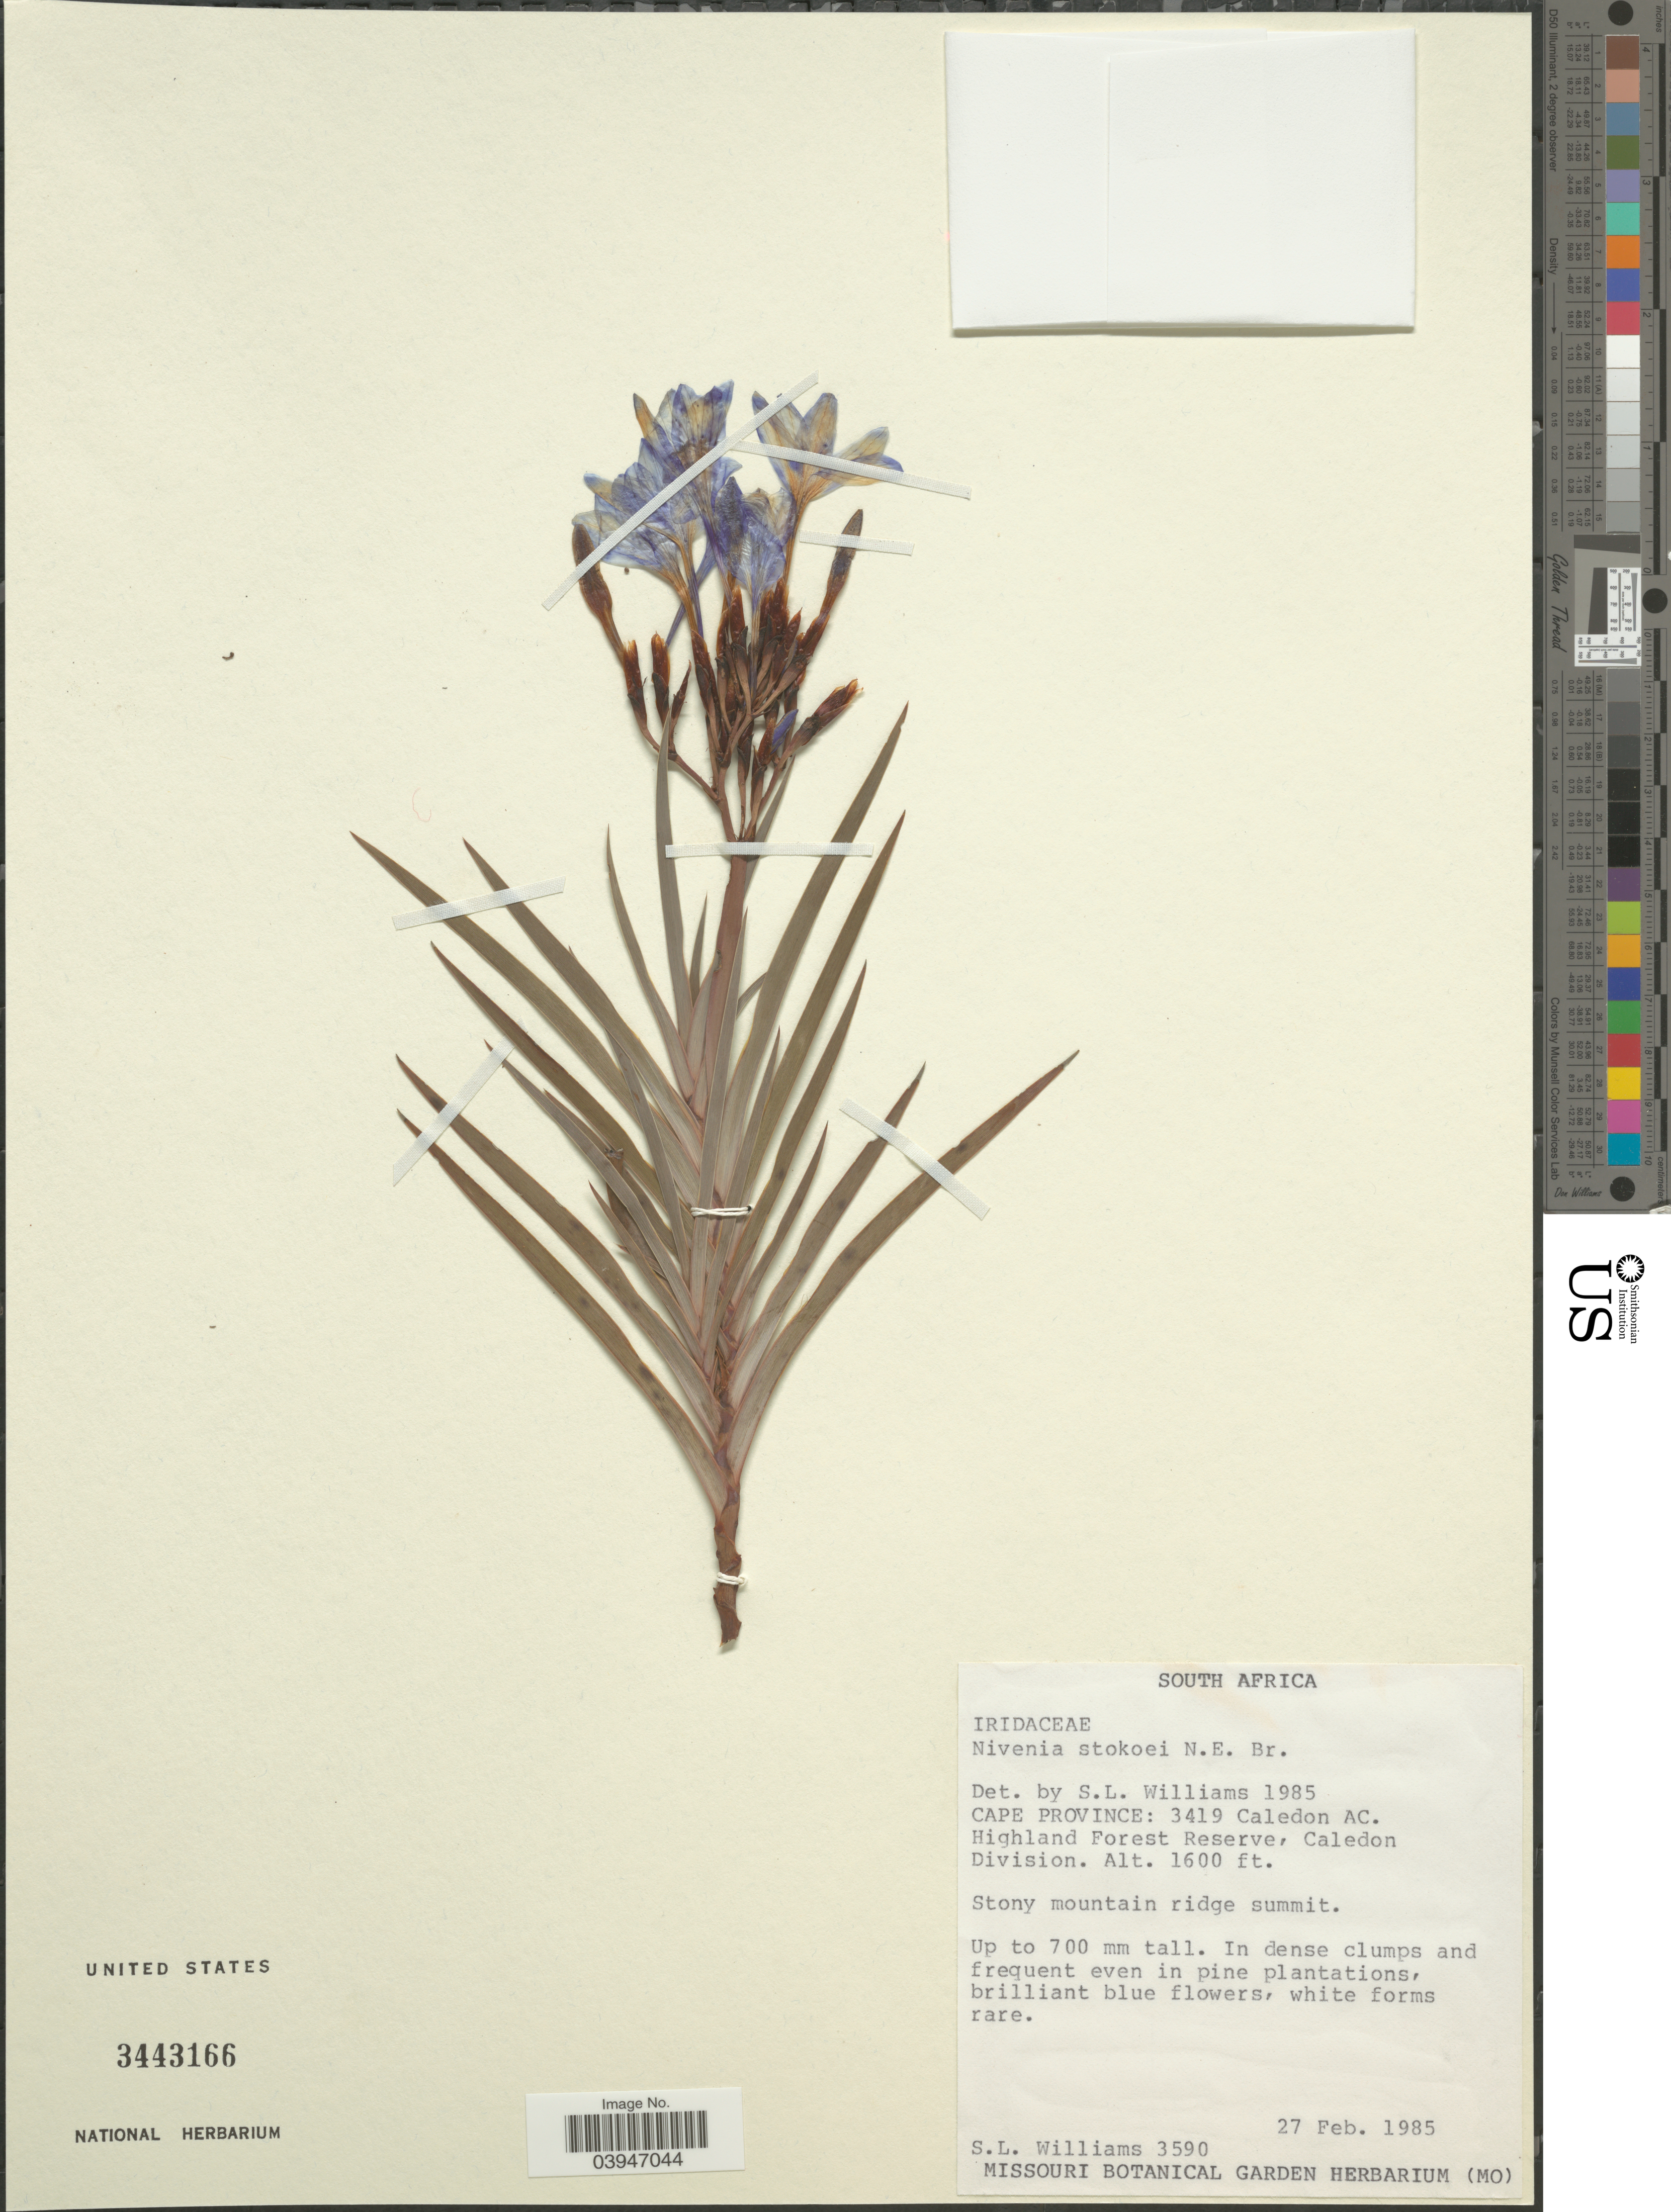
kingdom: Plantae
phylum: Tracheophyta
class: Liliopsida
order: Asparagales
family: Iridaceae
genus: Nivenia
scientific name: Nivenia stokoei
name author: (L. Guthrie) N.E. Br.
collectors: S. L. Williams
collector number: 3590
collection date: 1985-02-27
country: South Africa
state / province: Western Cape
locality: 3419 Caledon AC. Highland Forest Reserve, Caledon Division.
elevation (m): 488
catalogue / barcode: US 3443166